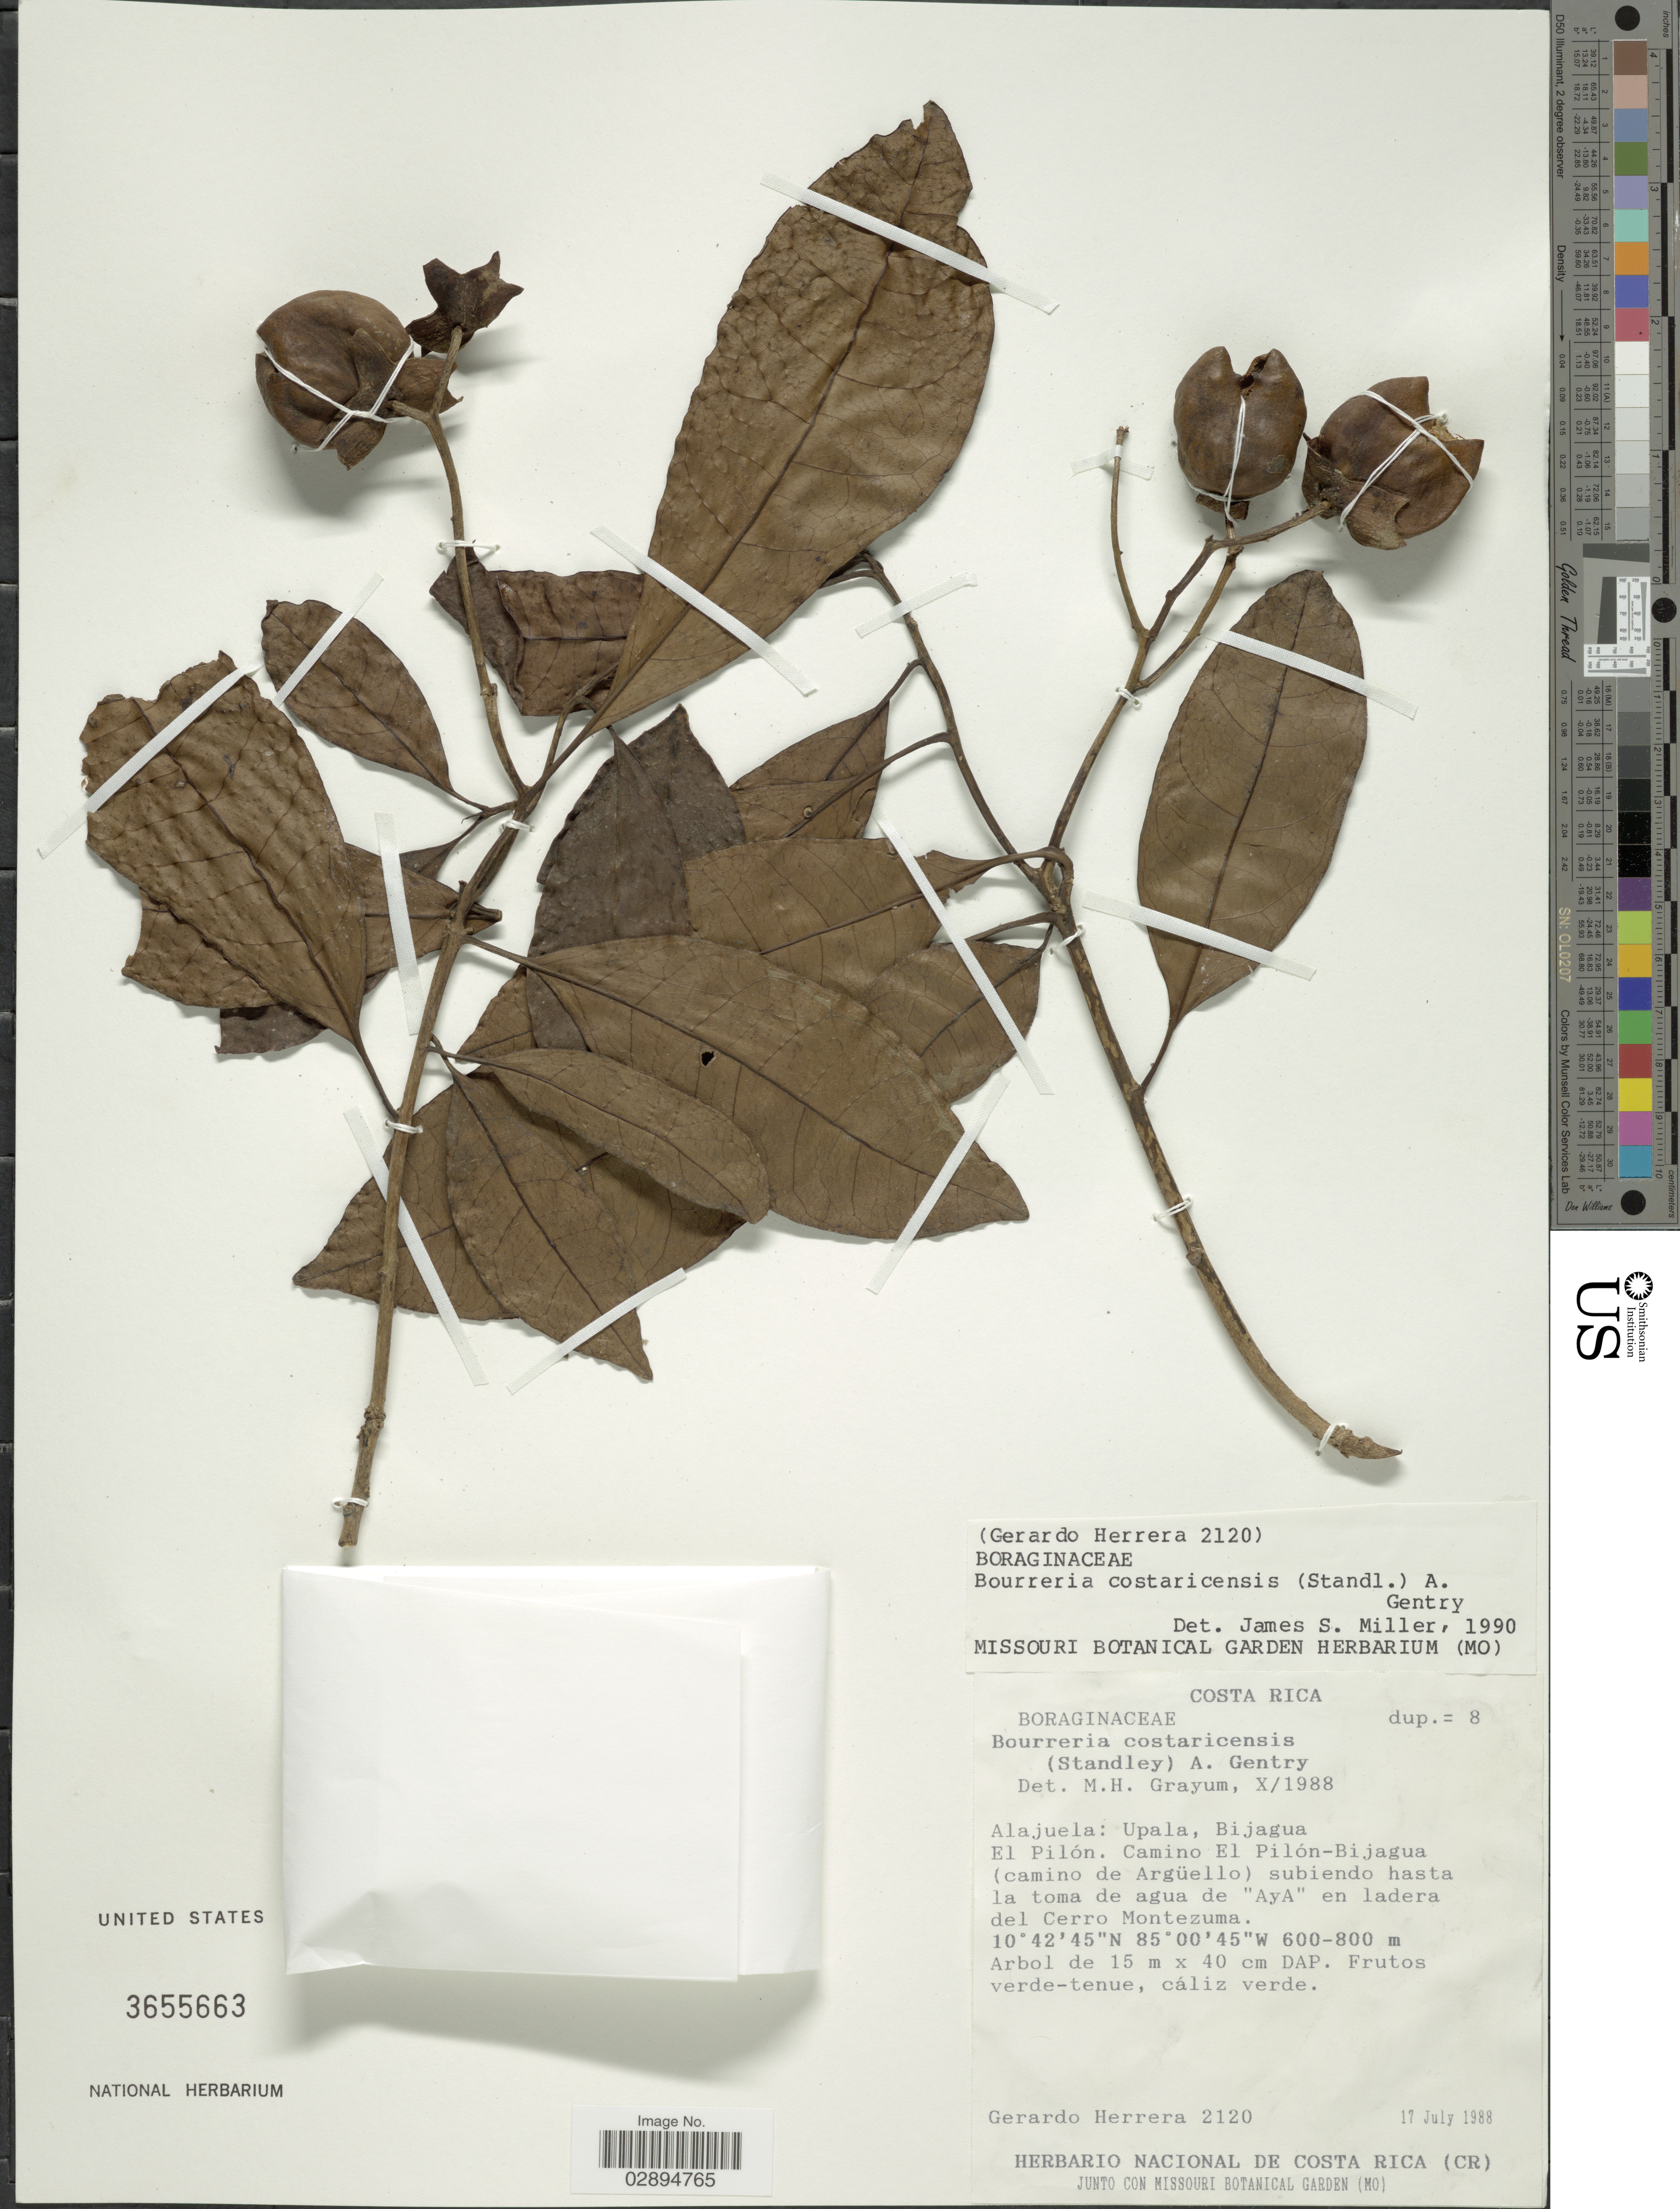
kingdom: Plantae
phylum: Tracheophyta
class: Magnoliopsida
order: Boraginales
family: Ehretiaceae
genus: Bourreria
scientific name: Bourreria costaricensis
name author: (Standl.) A.H. Gentry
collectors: G. Herrera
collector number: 2120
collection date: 1988-07-17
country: Costa Rica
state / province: Alajuela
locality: Upala, Bijagua. El Pilón. Camino El Pilón-Bijagua (camino de Argüello) Subiendo hasta la toma de agua de "Aya" en ladera del Cerro Montezuma.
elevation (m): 600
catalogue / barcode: US 3655663